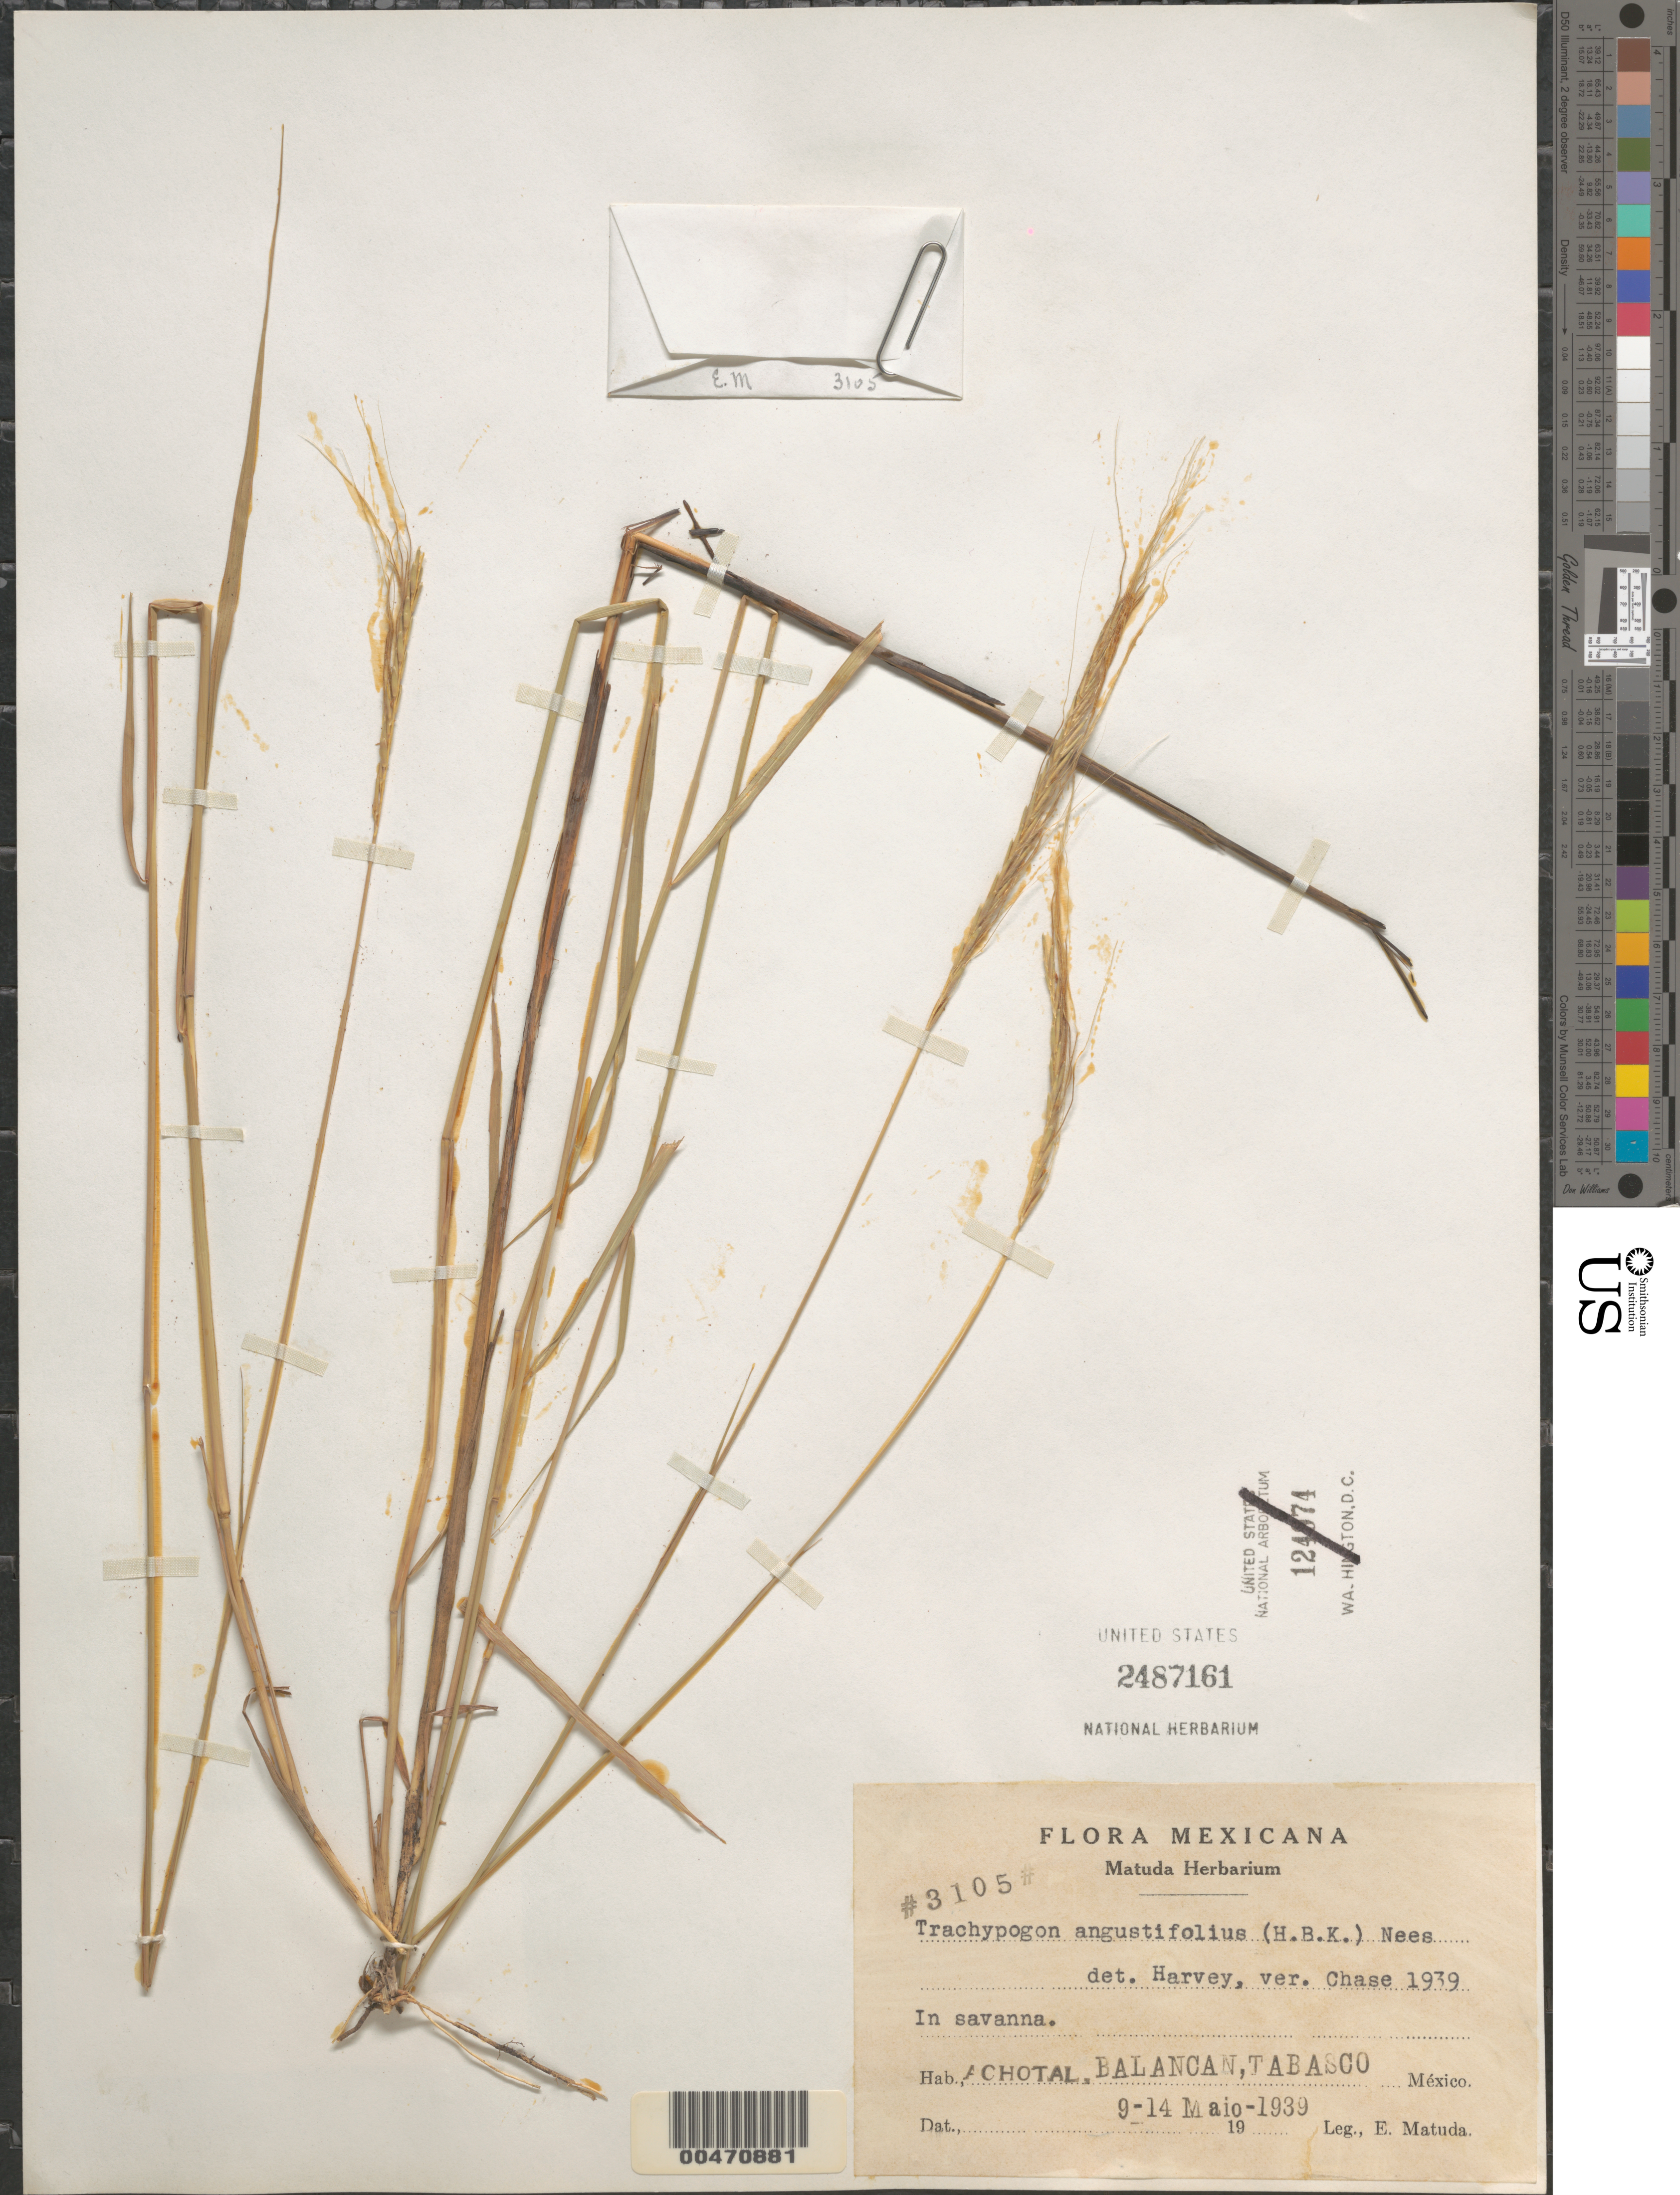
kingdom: Plantae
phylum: Tracheophyta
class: Liliopsida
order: Poales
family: Poaceae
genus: Trachypogon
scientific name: Trachypogon angustifolius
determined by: Harvey, L. H.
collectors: E. Matuda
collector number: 3105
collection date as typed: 9 May 1939 to 14 May 1939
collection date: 1939-05-09/1939-05-14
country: Mexico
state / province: Tabasco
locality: Achotal, Balancan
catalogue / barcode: US 2487161